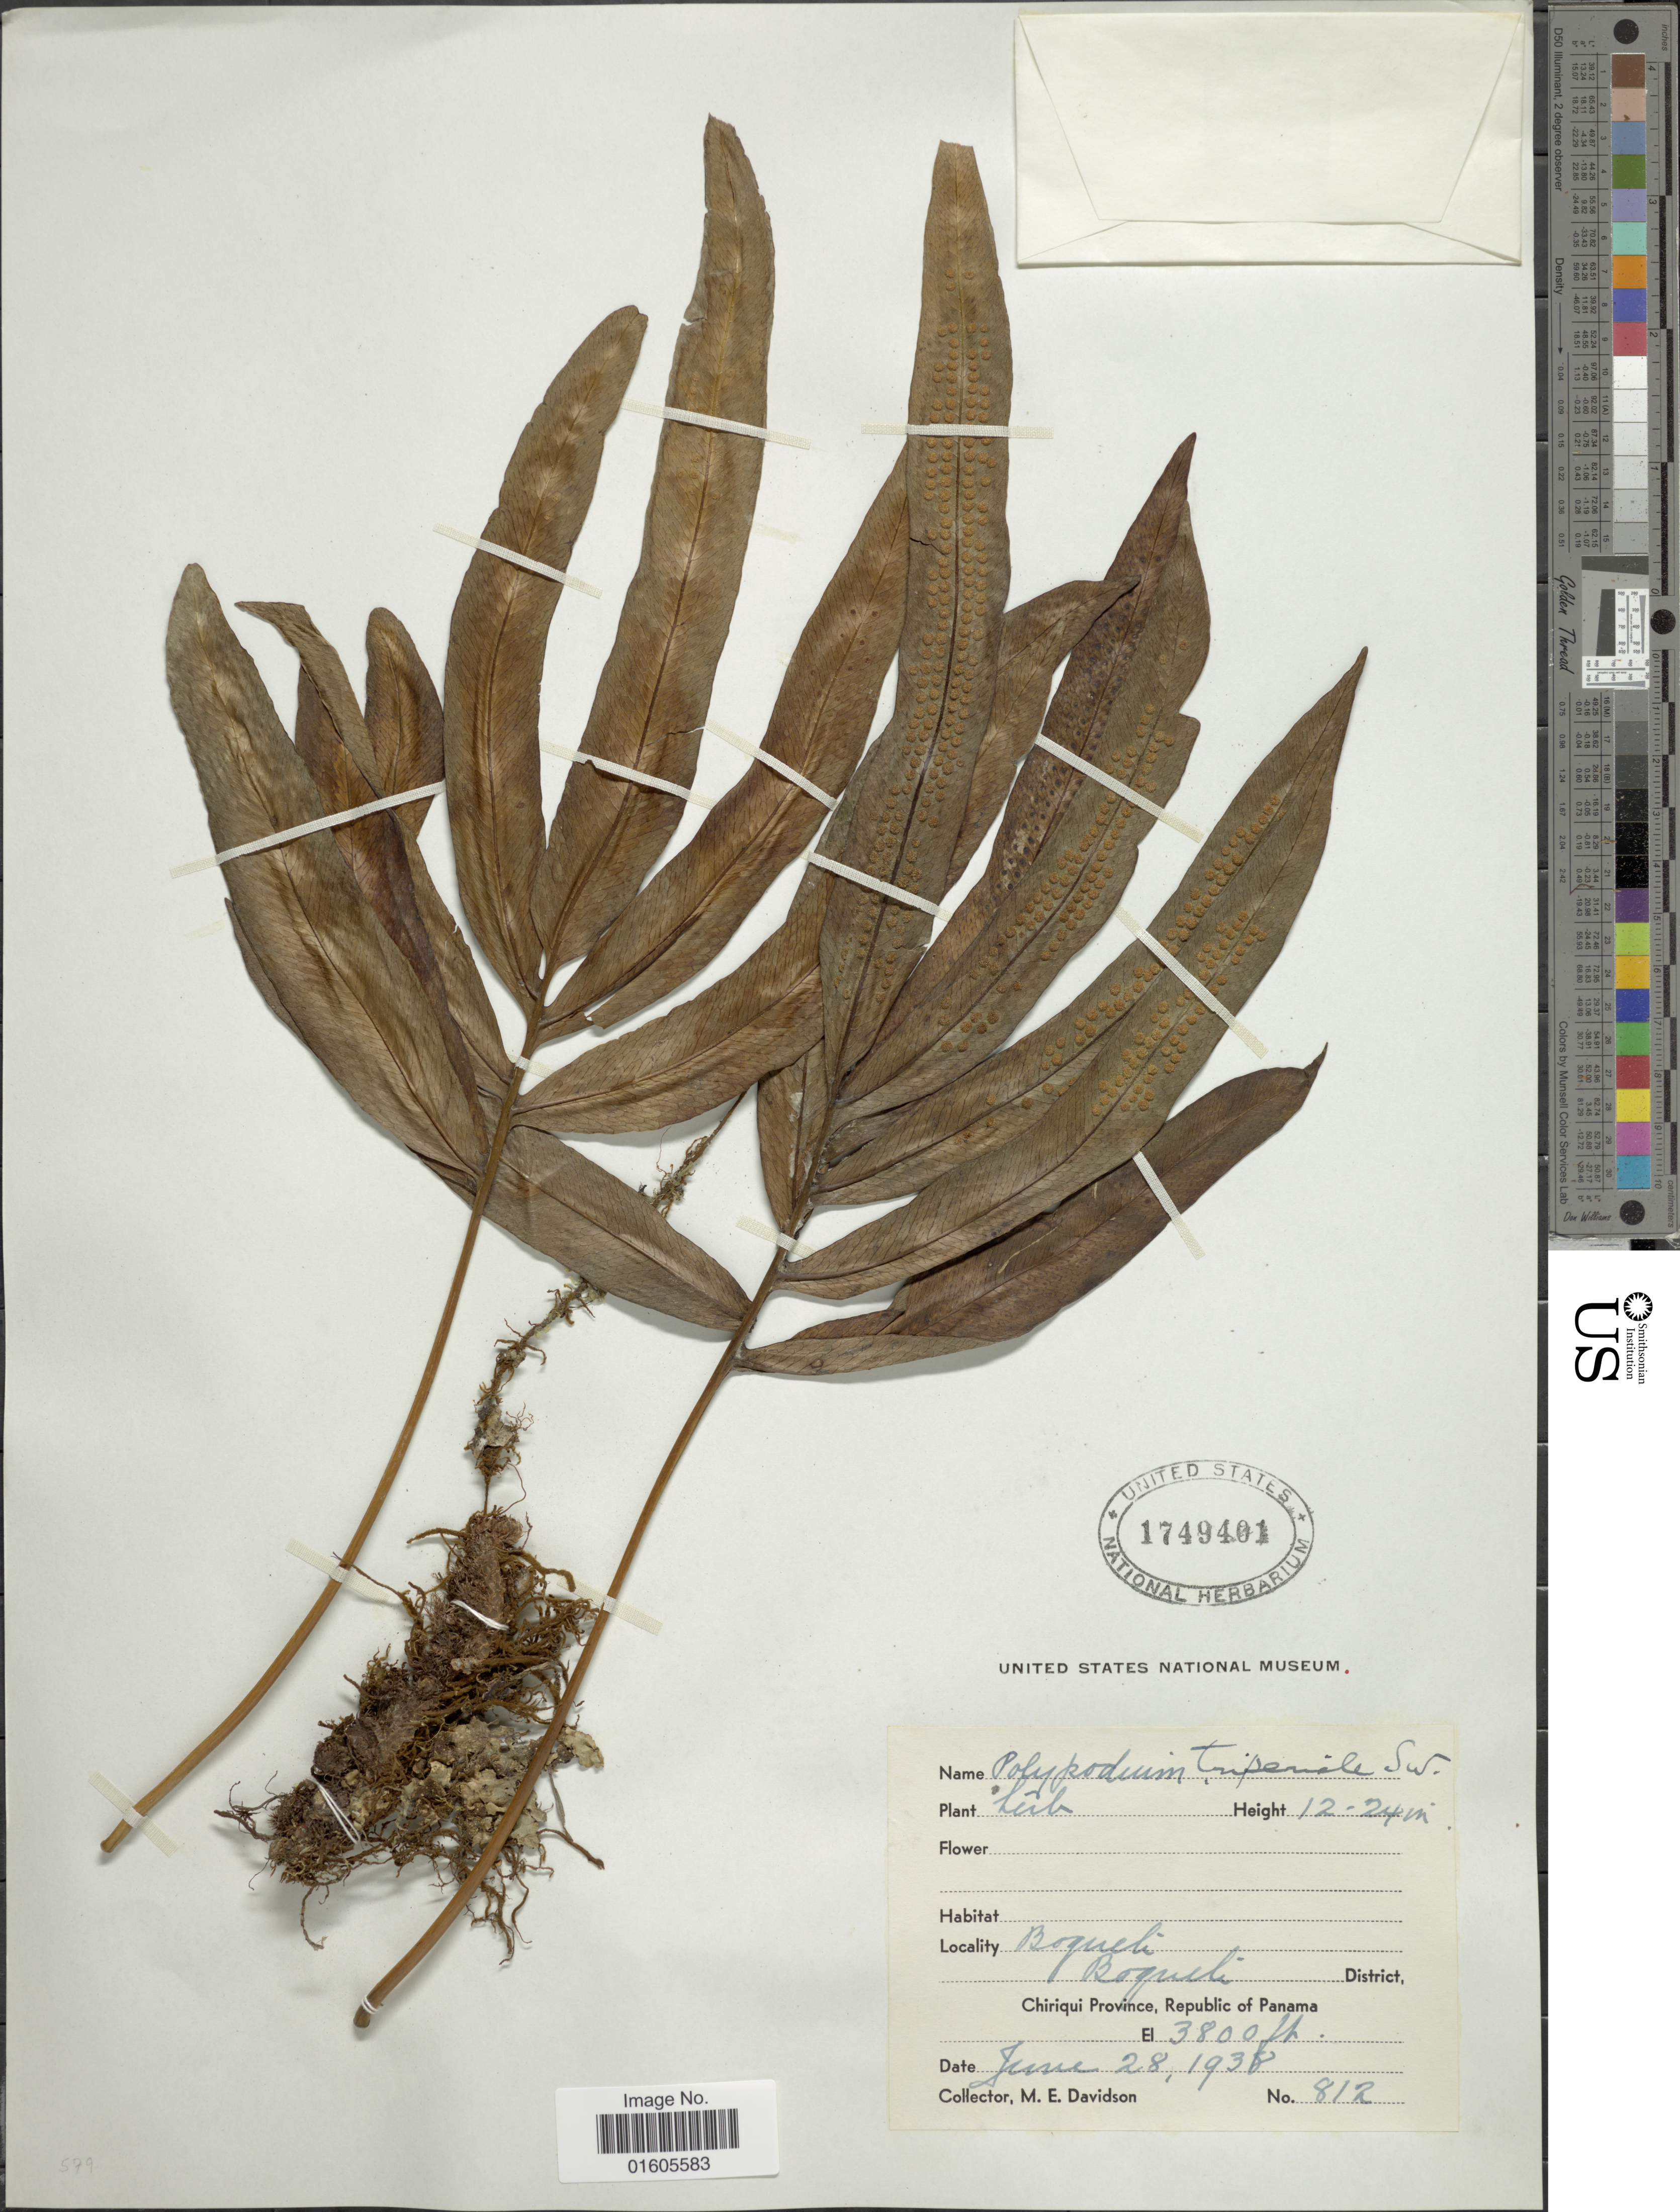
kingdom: Plantae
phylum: Tracheophyta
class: Polypodiopsida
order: Polypodiales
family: Polypodiaceae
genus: Serpocaulon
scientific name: Serpocaulon triseriale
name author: (Sw.) A.R. Sm.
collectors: M. E. Davidson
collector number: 812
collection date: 1938-06-28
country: Panama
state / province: Chiriqui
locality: Bogueti, Bogueti District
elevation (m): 1158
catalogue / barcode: US 1749401